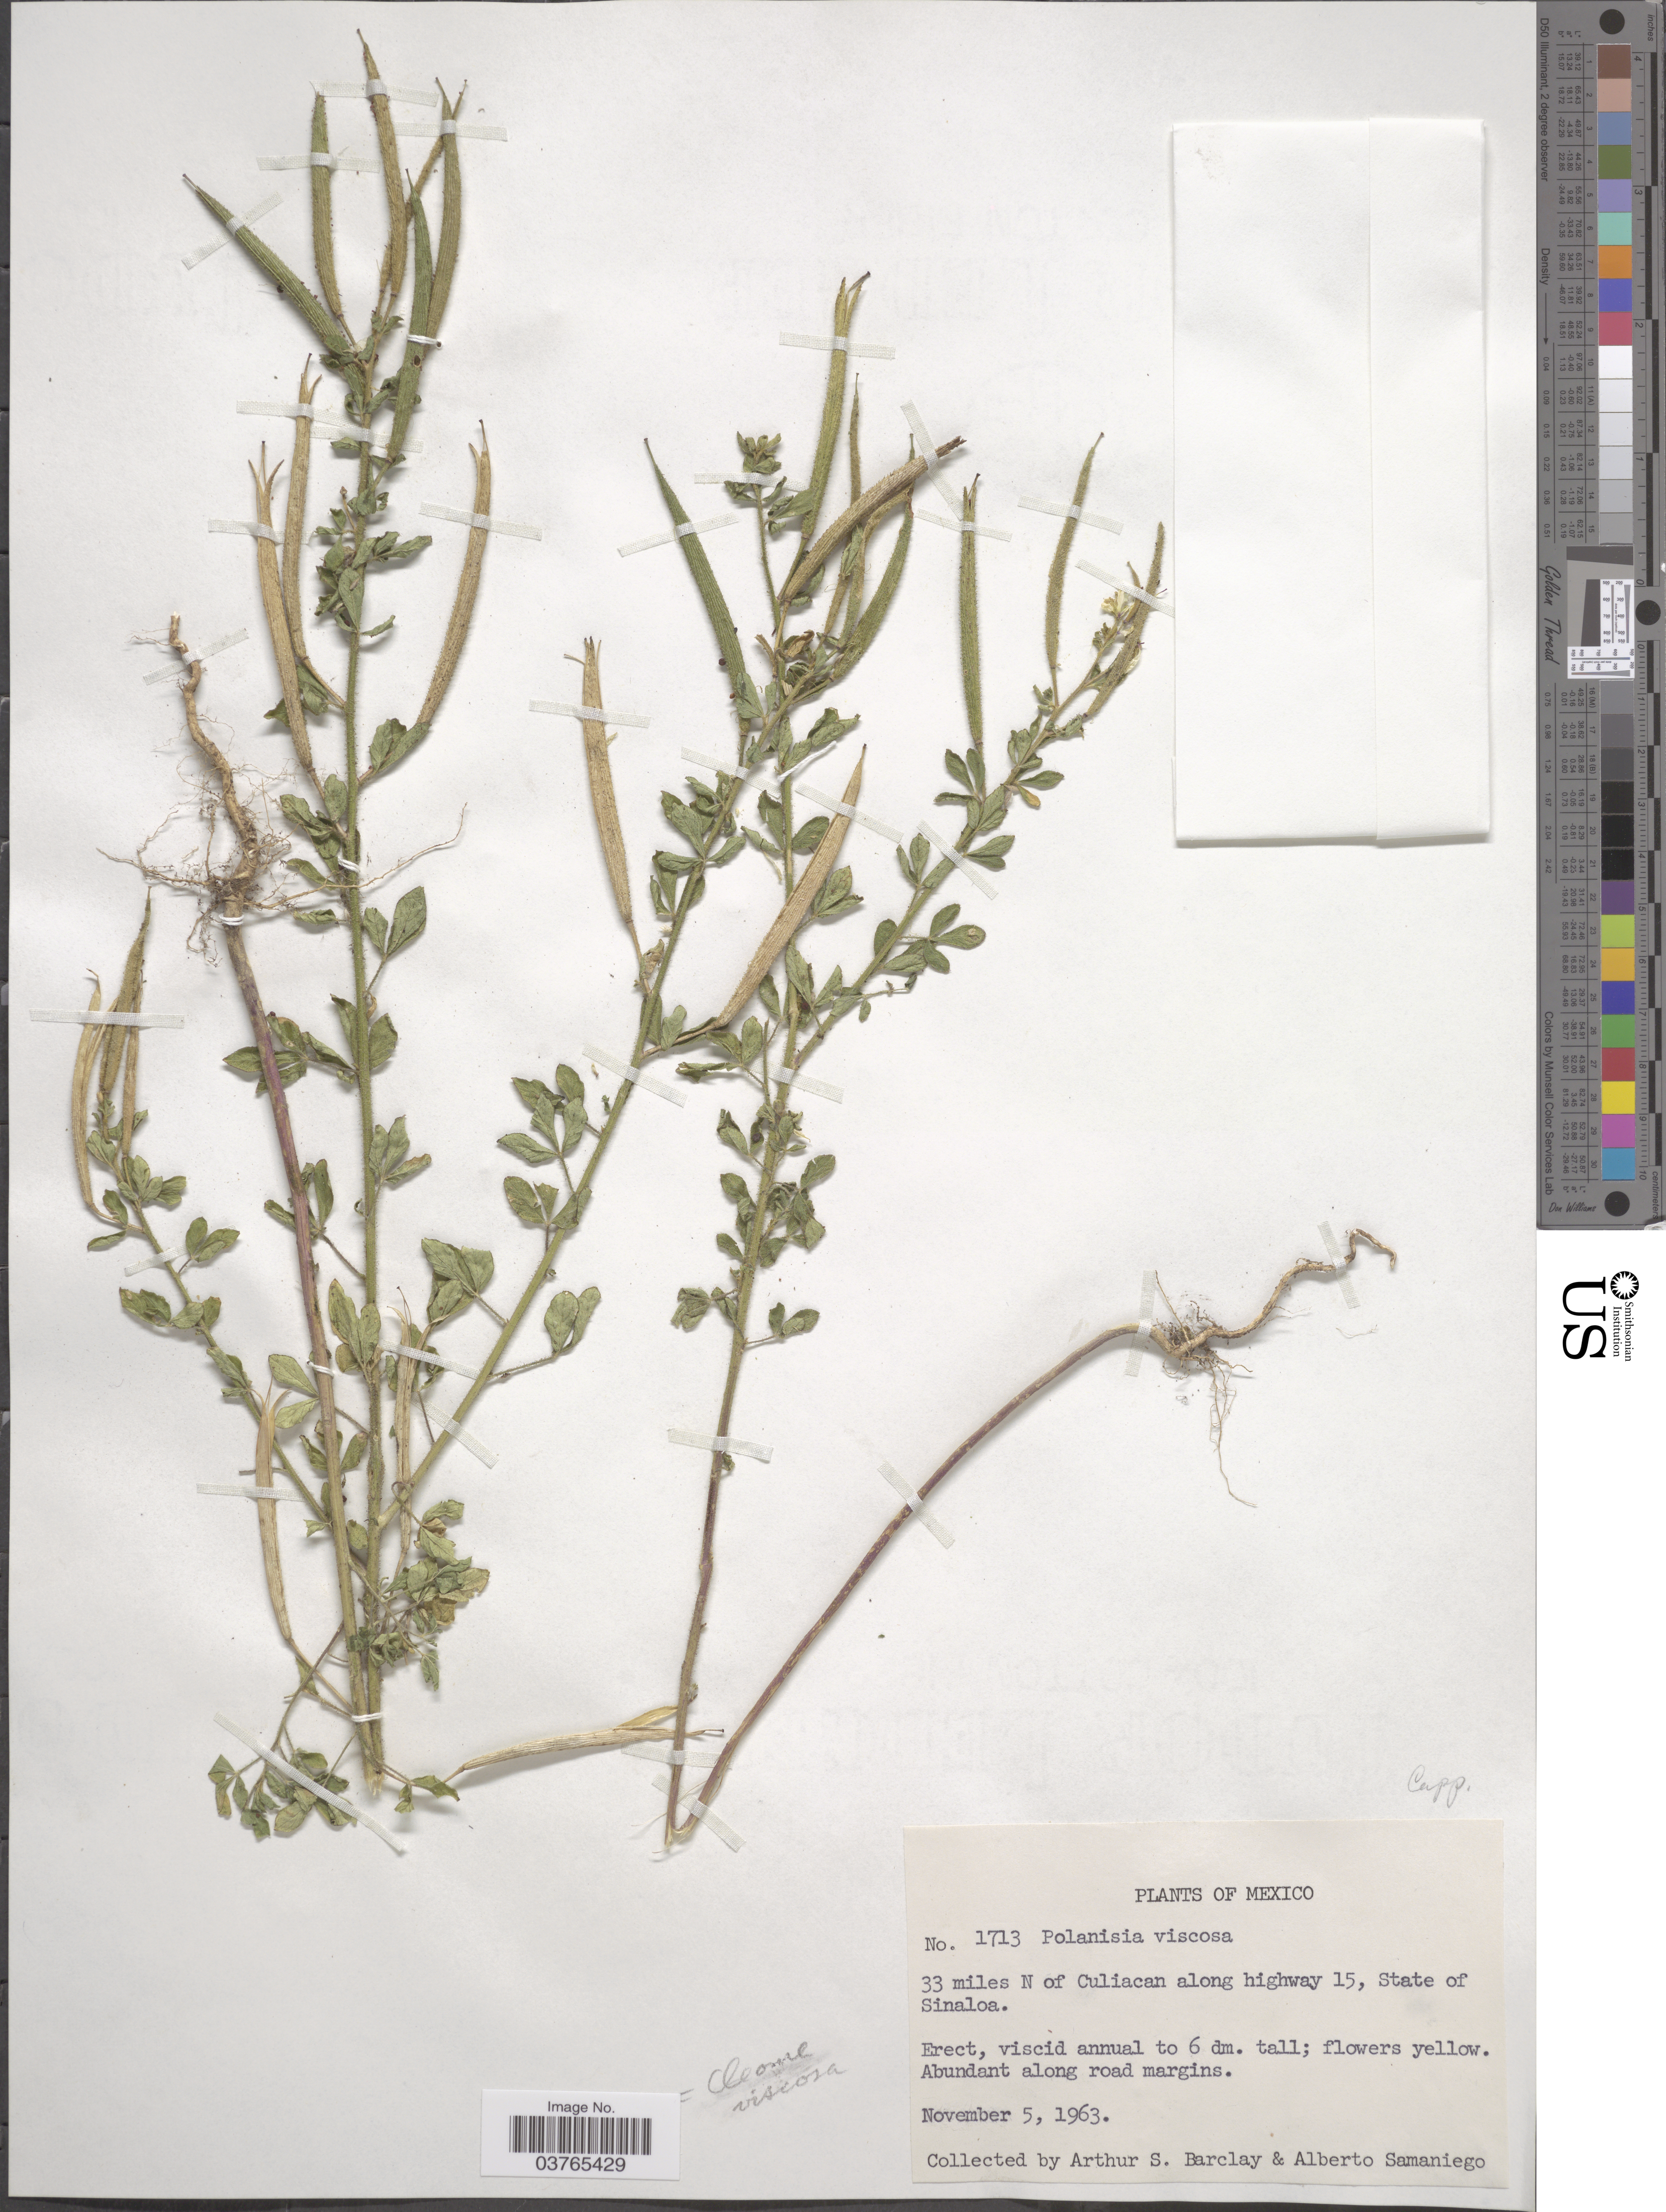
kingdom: Plantae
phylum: Tracheophyta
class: Magnoliopsida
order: Brassicales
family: Cleomaceae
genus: Arivela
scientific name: Arivela viscosa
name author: (L.) Raf.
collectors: A. S. Barclay & A. Samaniego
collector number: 1713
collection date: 1963-11-05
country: Mexico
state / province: Sinaloa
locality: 33 miles N of Culiacan along highway 15.